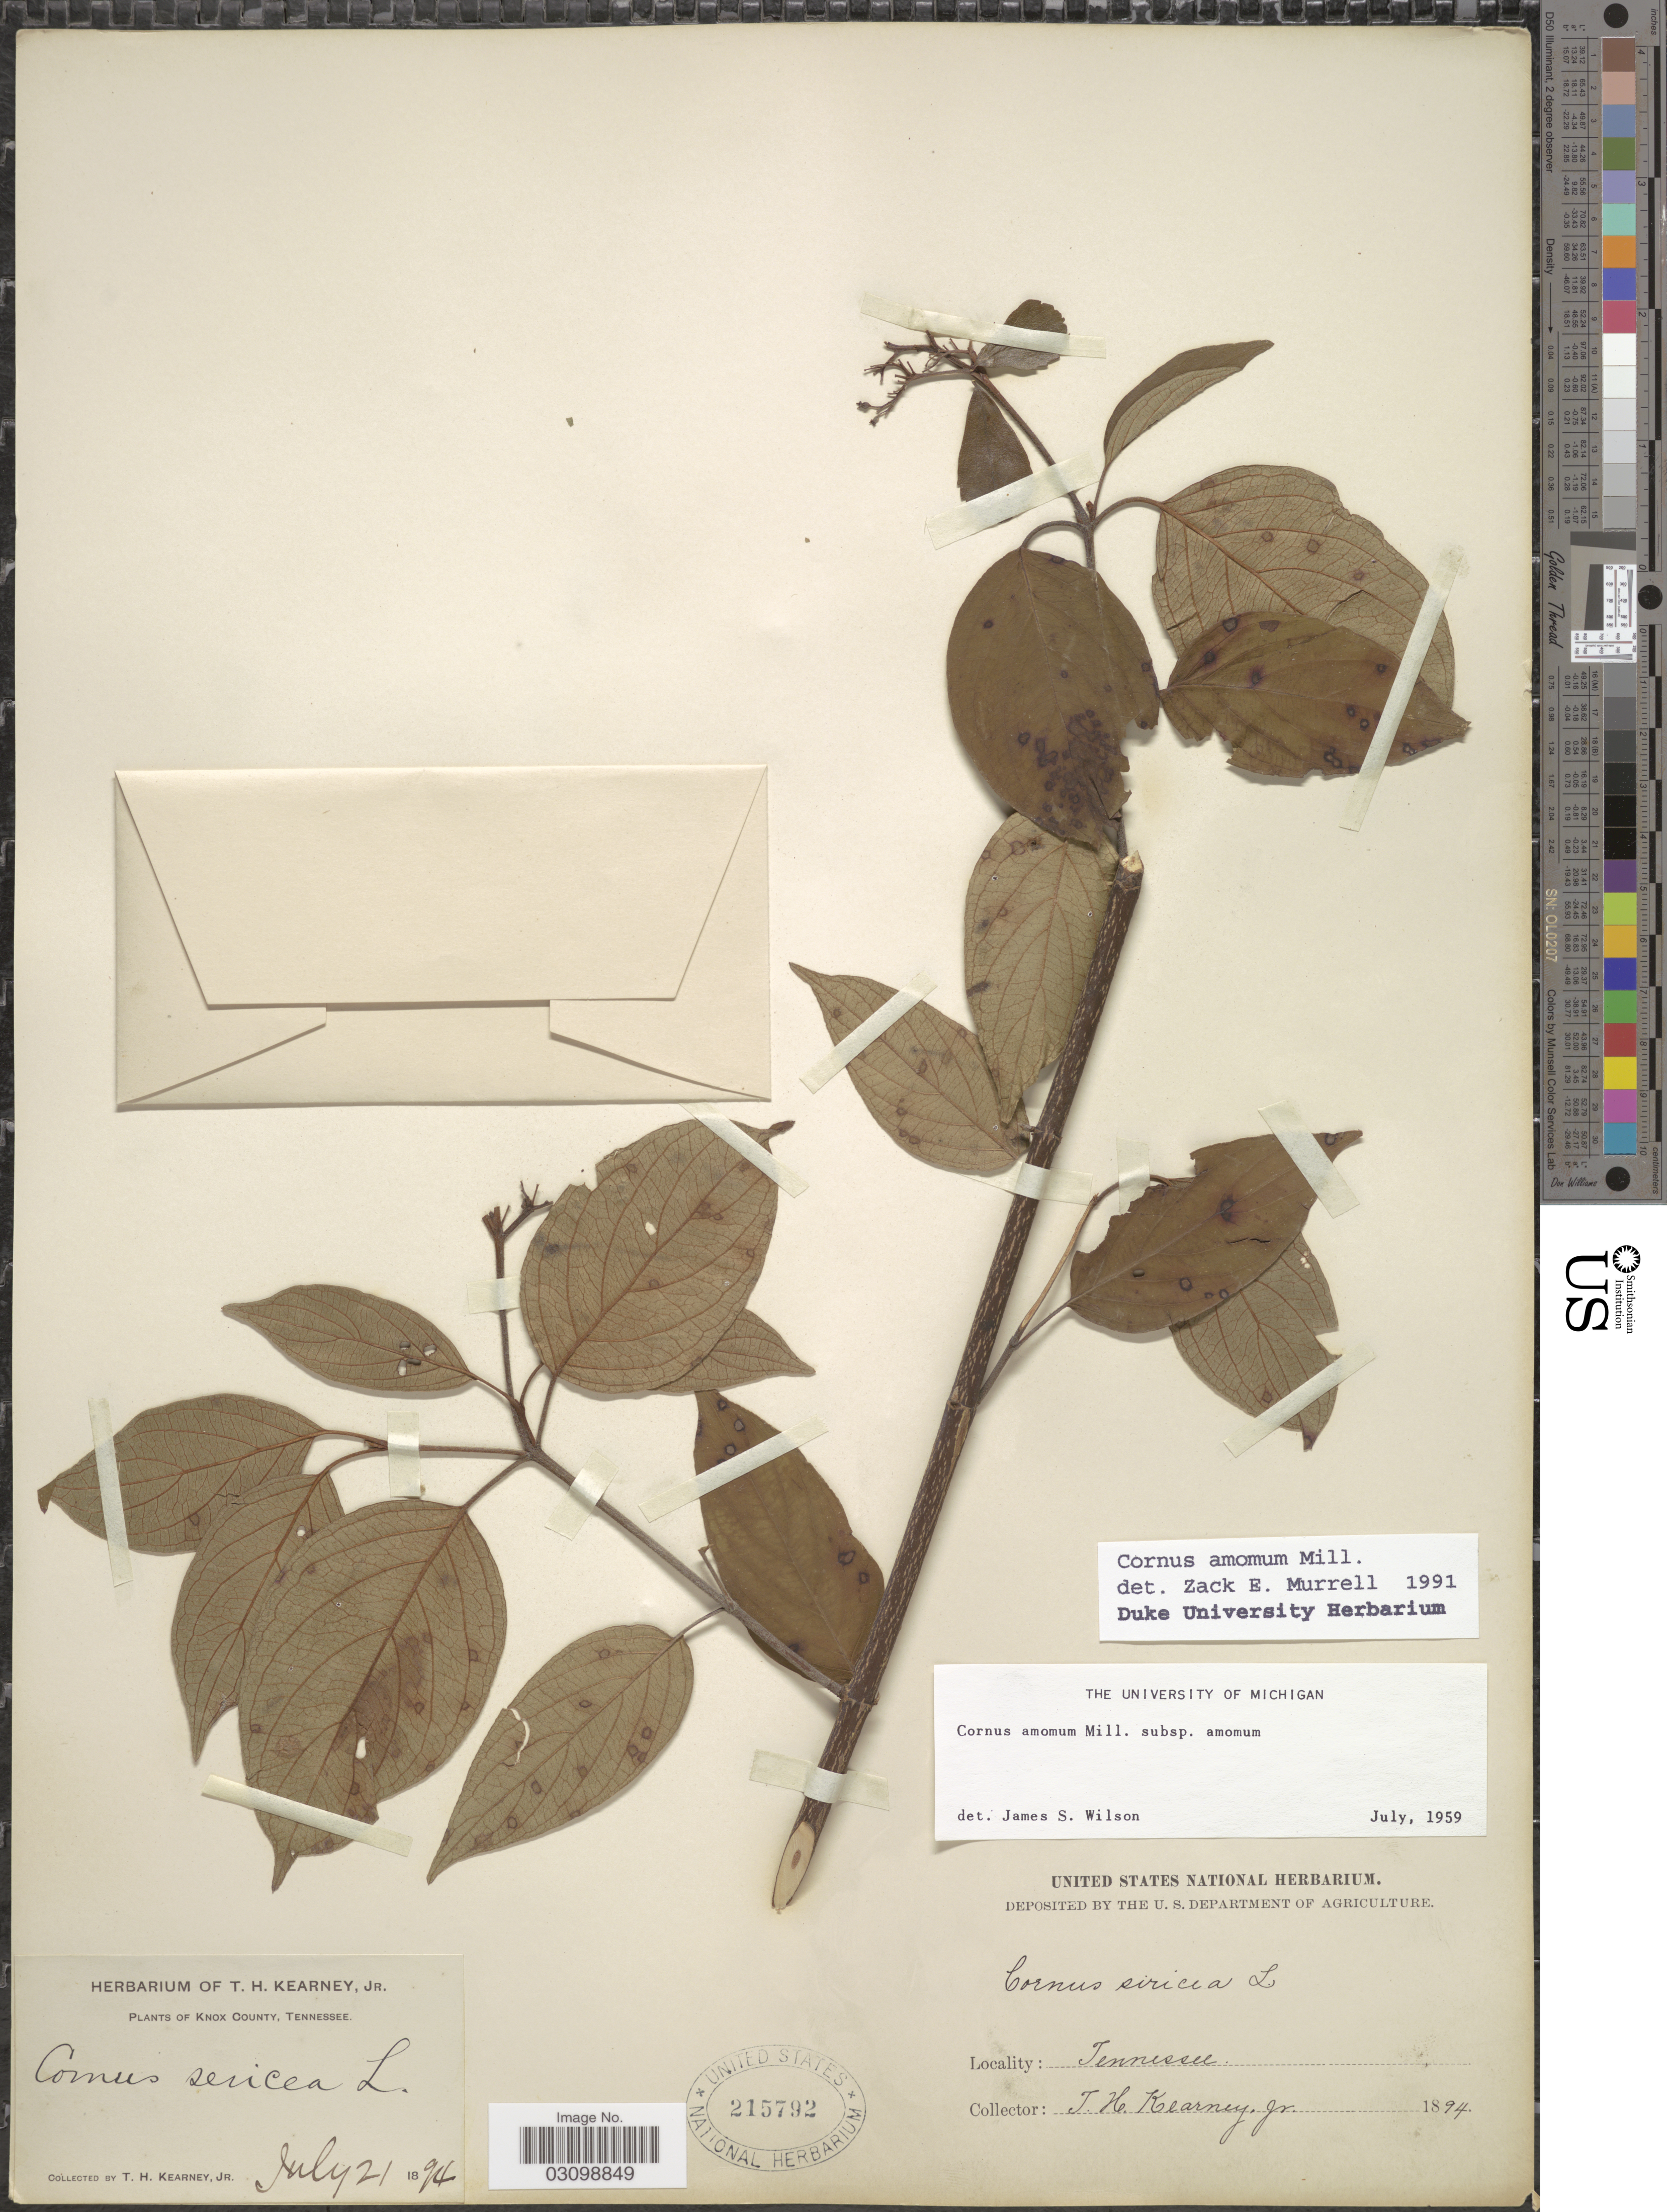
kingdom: Plantae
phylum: Tracheophyta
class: Magnoliopsida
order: Cornales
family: Cornaceae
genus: Cornus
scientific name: Cornus amomum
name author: Mill.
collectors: T. H. Kearney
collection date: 1894-07-21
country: United States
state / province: Tennessee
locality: Knox County.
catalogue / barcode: US 215792